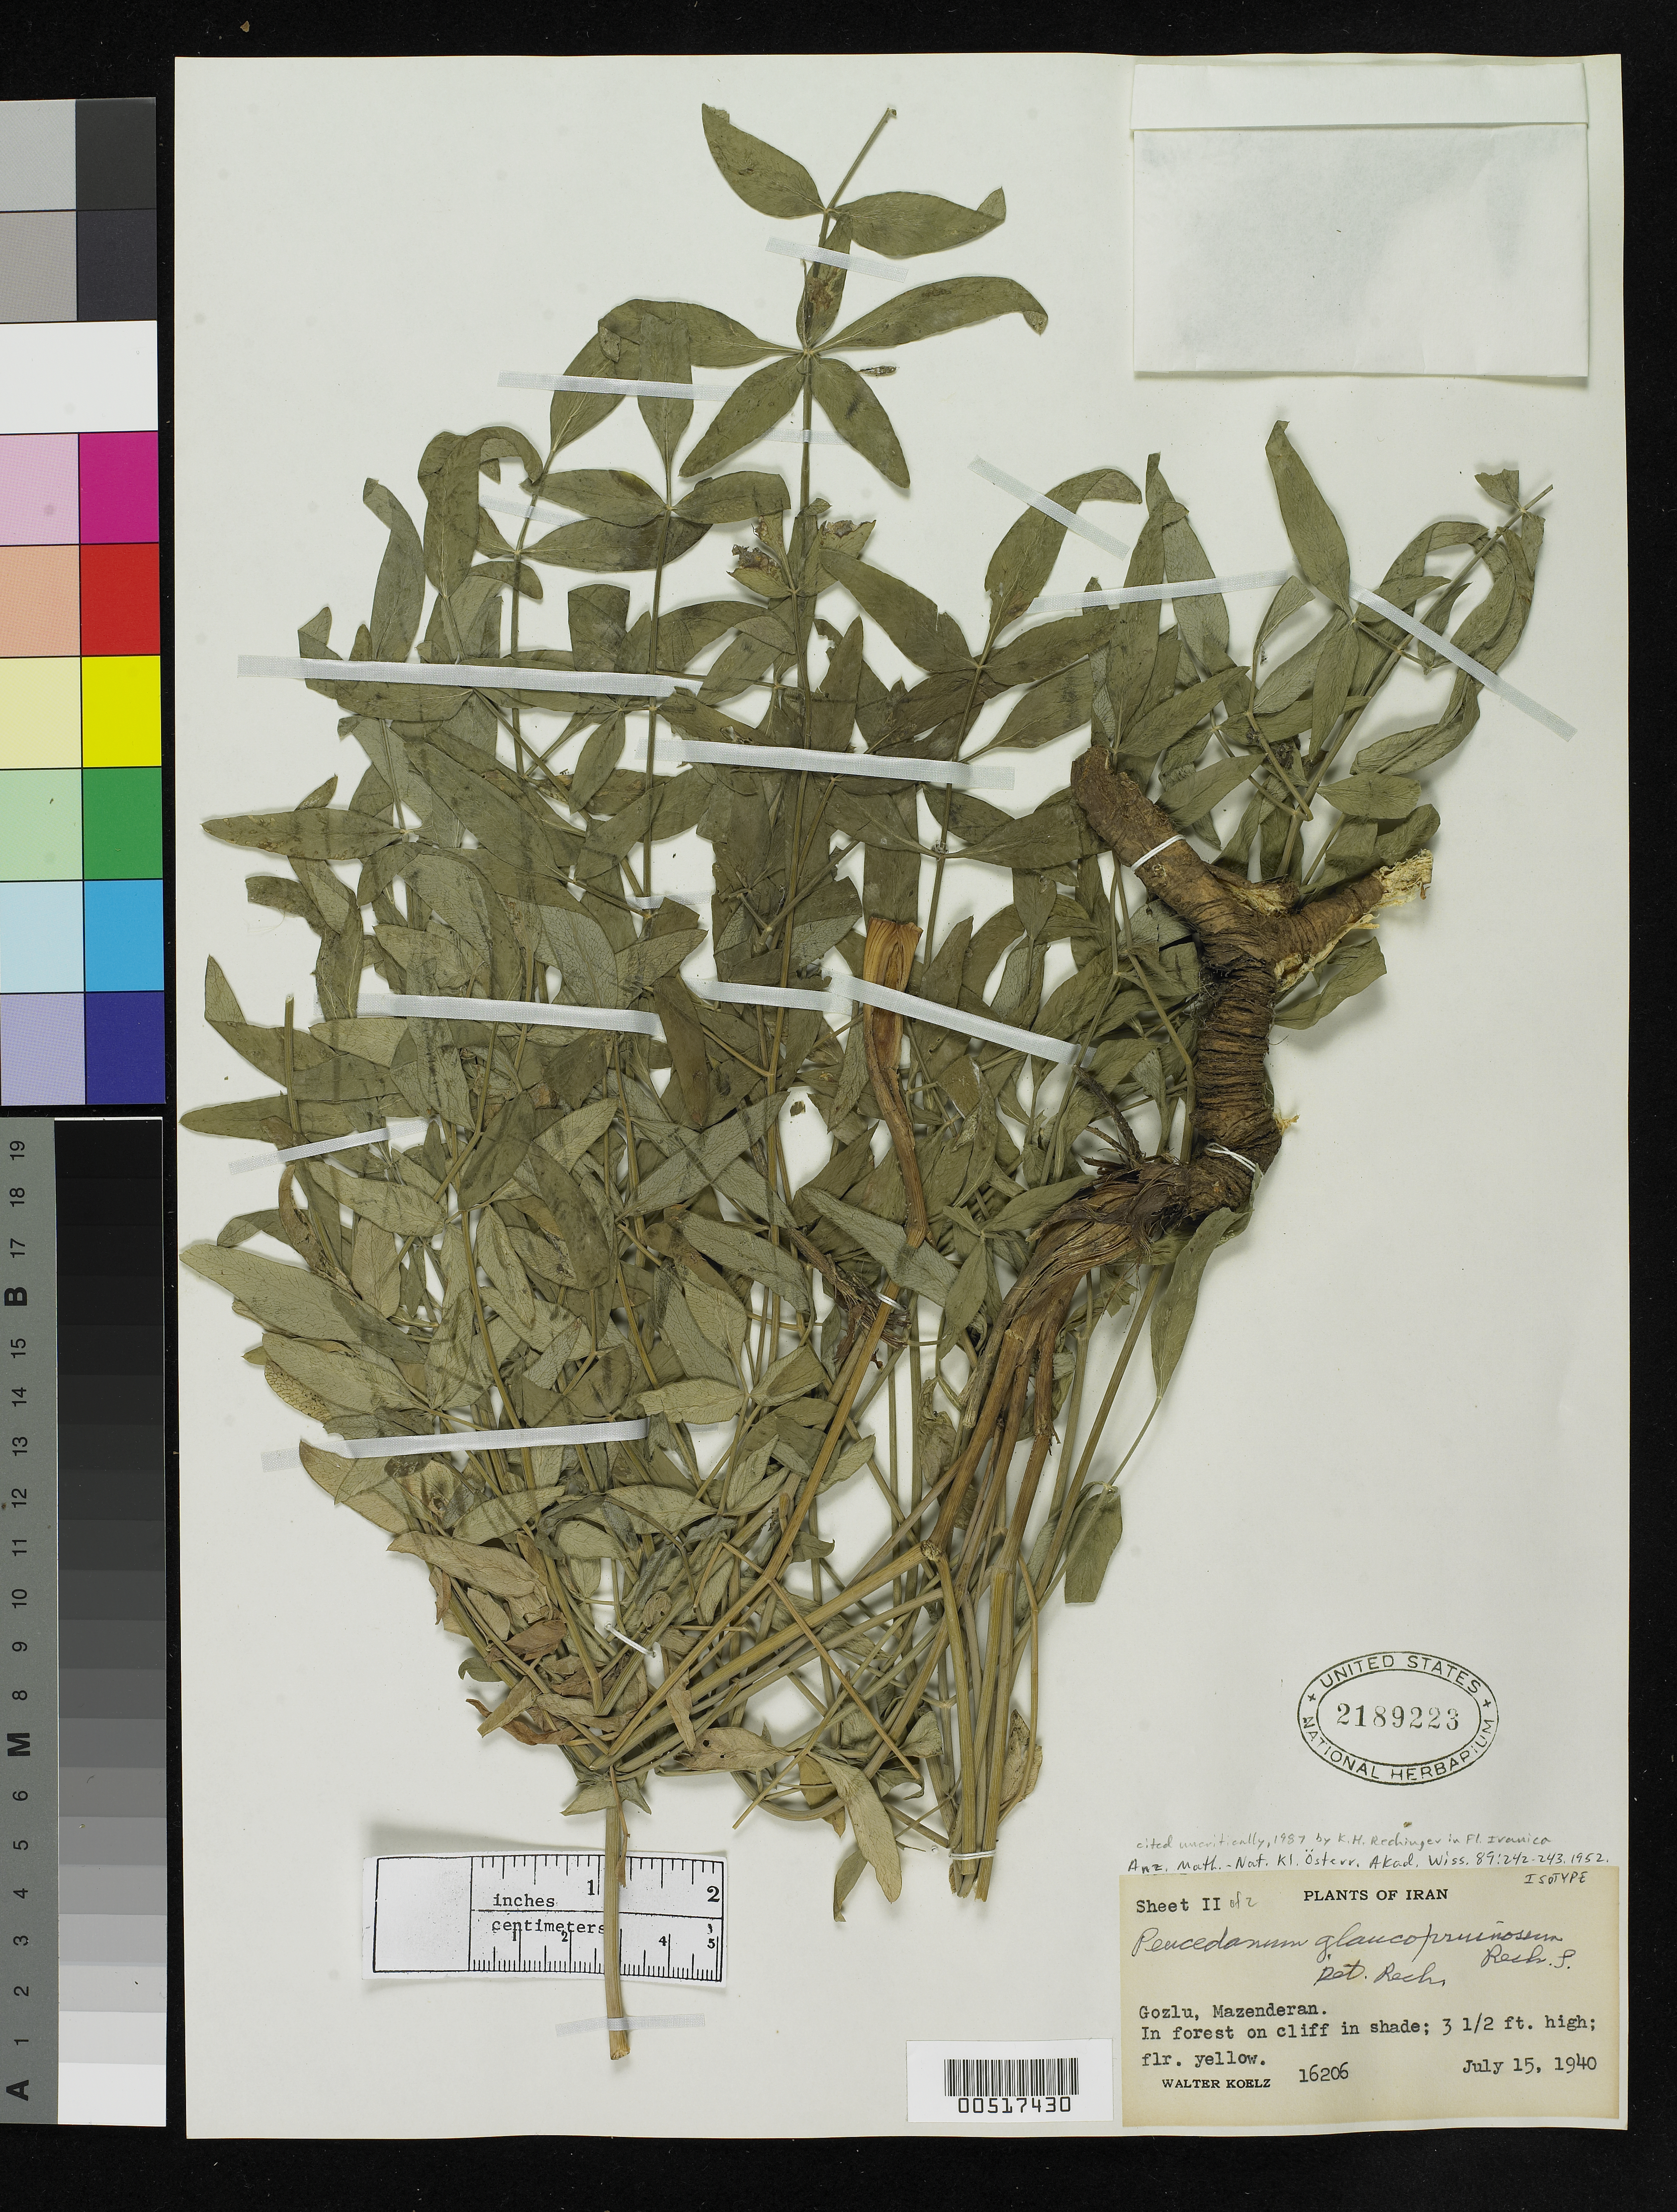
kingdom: Plantae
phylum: Tracheophyta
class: Magnoliopsida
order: Apiales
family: Apiaceae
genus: Peucedanum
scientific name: Peucedanum glaucopruinisum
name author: Rech. f.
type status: Isotype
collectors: W. N. Koelz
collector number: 16206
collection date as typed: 15 Jul 1940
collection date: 1940-07-15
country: Iran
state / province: Mazandaran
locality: Gozlu.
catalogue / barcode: US 2189223